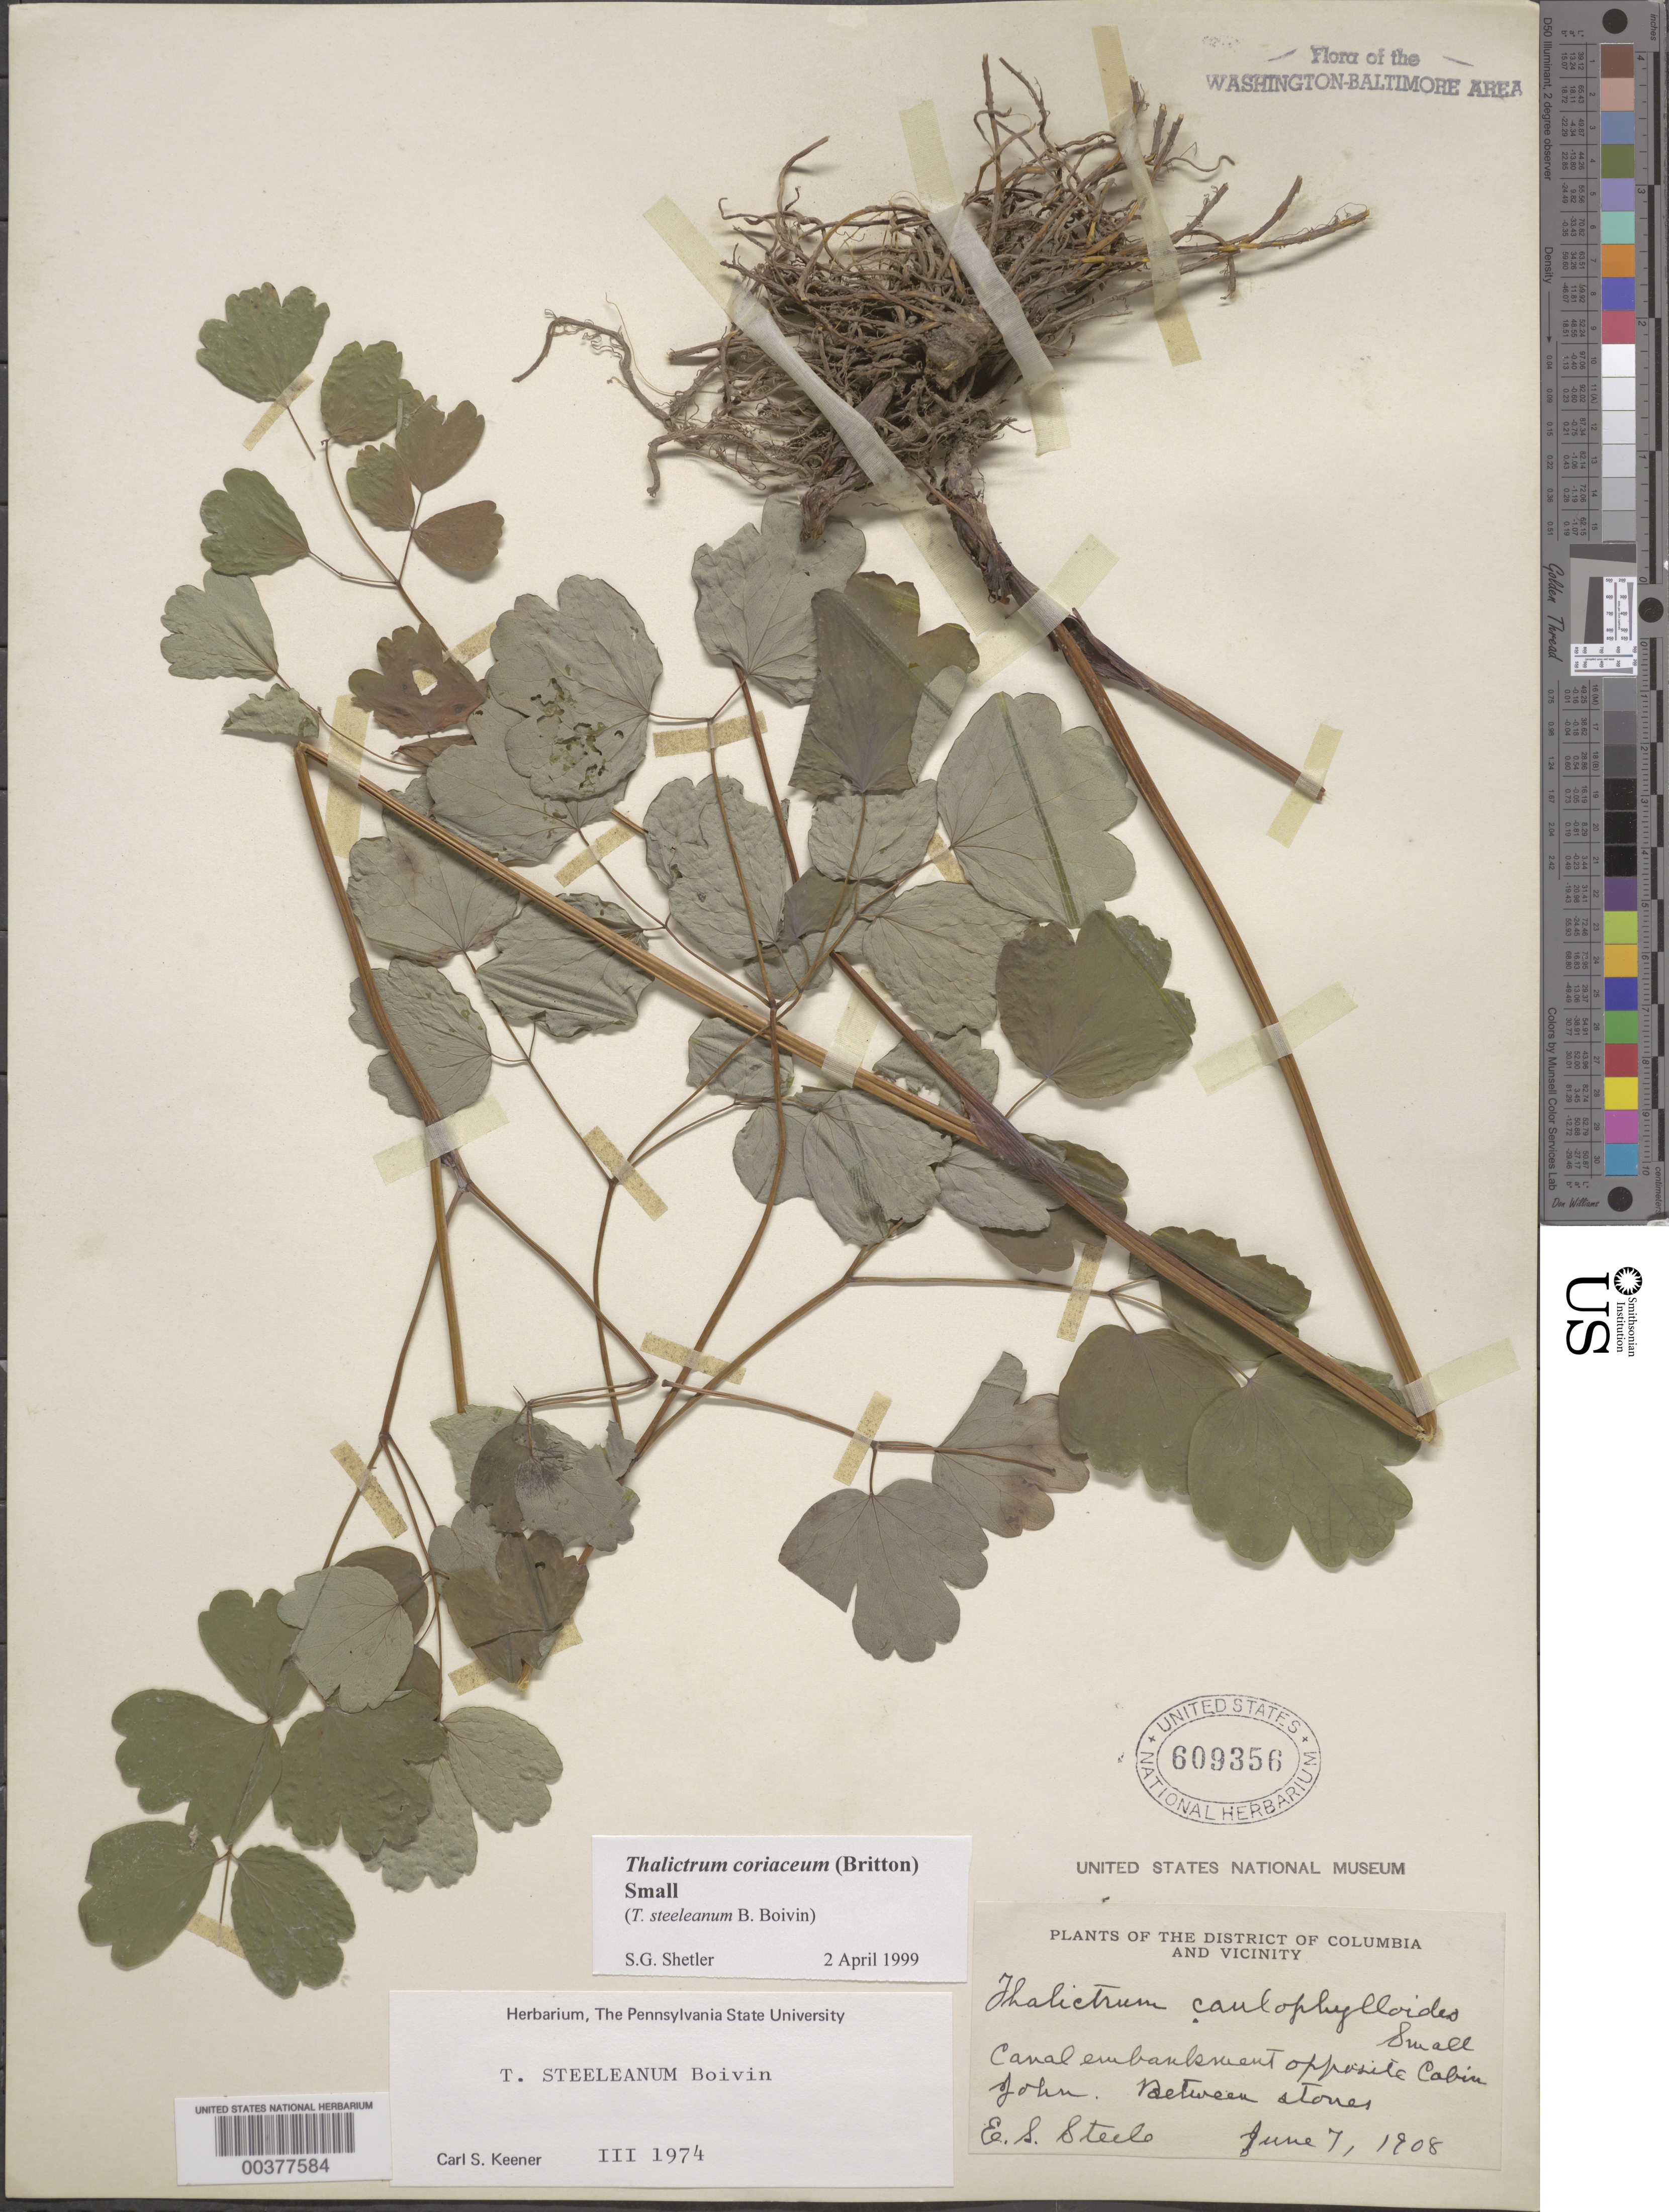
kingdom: Plantae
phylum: Tracheophyta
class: Magnoliopsida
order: Ranunculales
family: Ranunculaceae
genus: Thalictrum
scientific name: Thalictrum coriaceum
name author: (Britton) Small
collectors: E. Steele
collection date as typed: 07 Jun 1908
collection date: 1908-06-07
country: United States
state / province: Maryland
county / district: Montgomery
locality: Canal embankment, opposite Cabin John C. & O. Canal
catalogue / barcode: US 609356